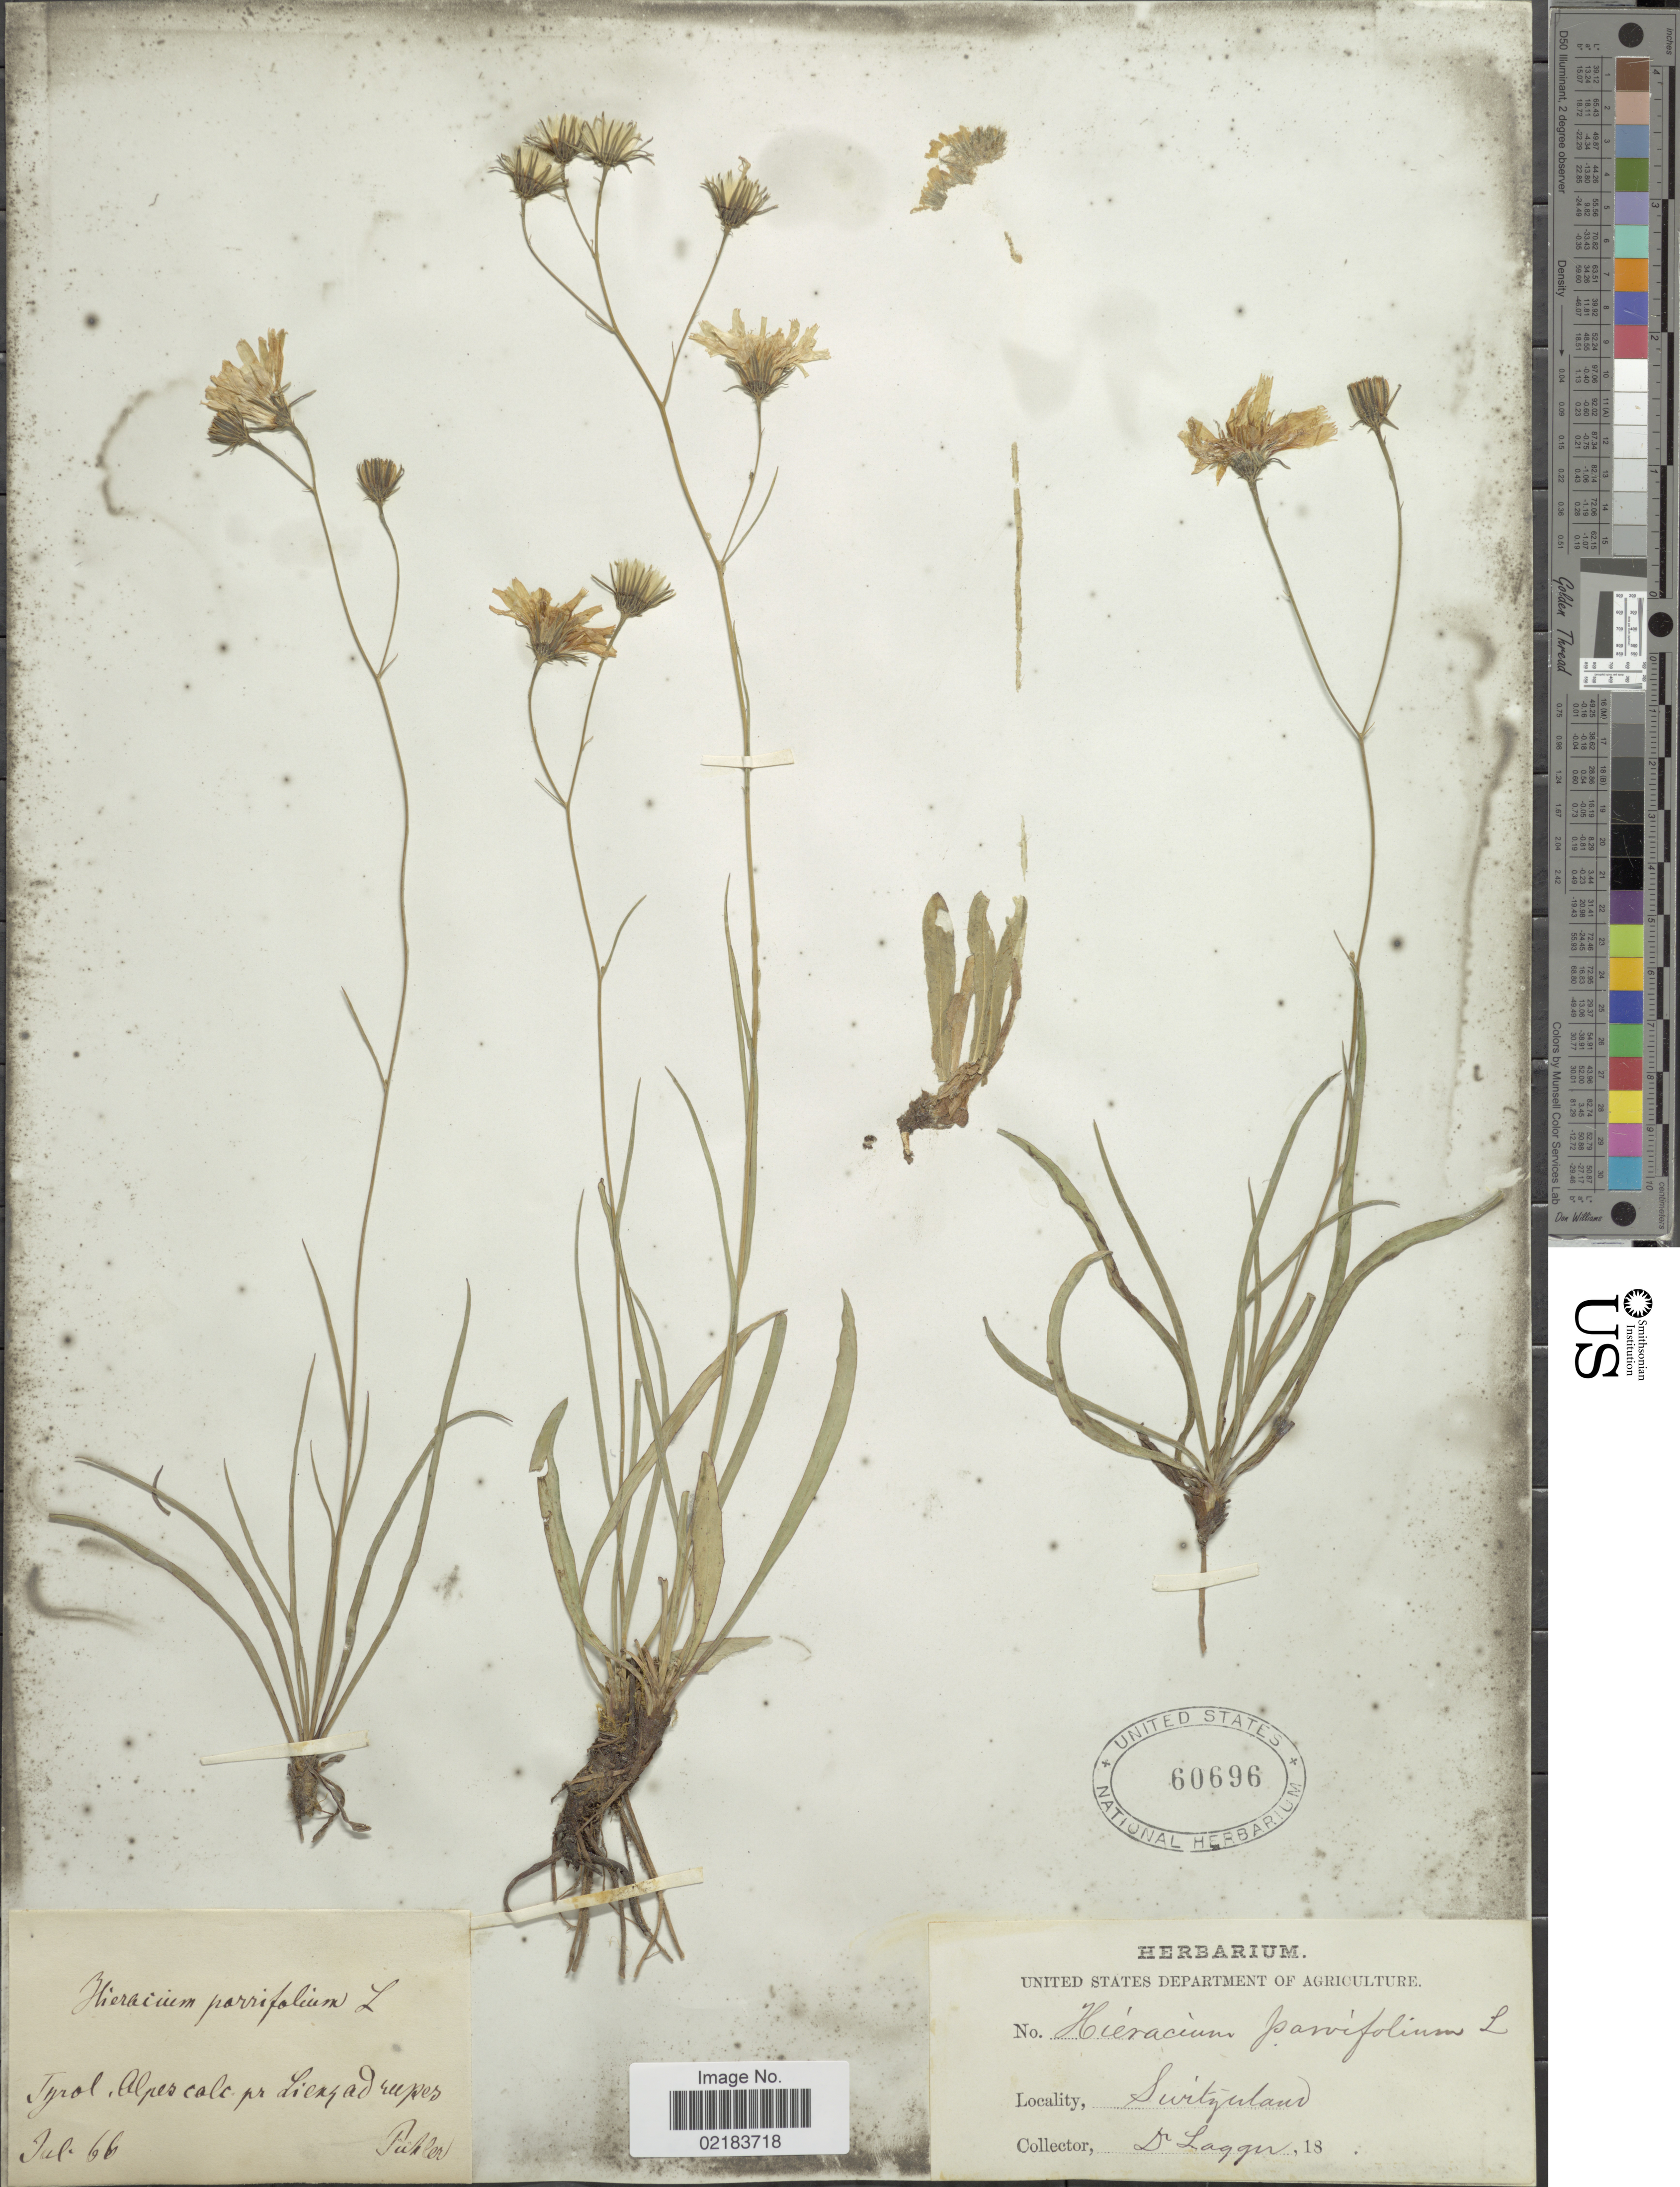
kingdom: Plantae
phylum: Tracheophyta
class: Magnoliopsida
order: Asterales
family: Asteraceae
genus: Hieracium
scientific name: Hieracium porrifolium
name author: L.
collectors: D. Lagger & Pühler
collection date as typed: Transcribed d/m/y: /7/66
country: Austria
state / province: Tirol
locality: Tyrol. Alpes cale. pr Lienz ad rupes.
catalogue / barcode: US 60696